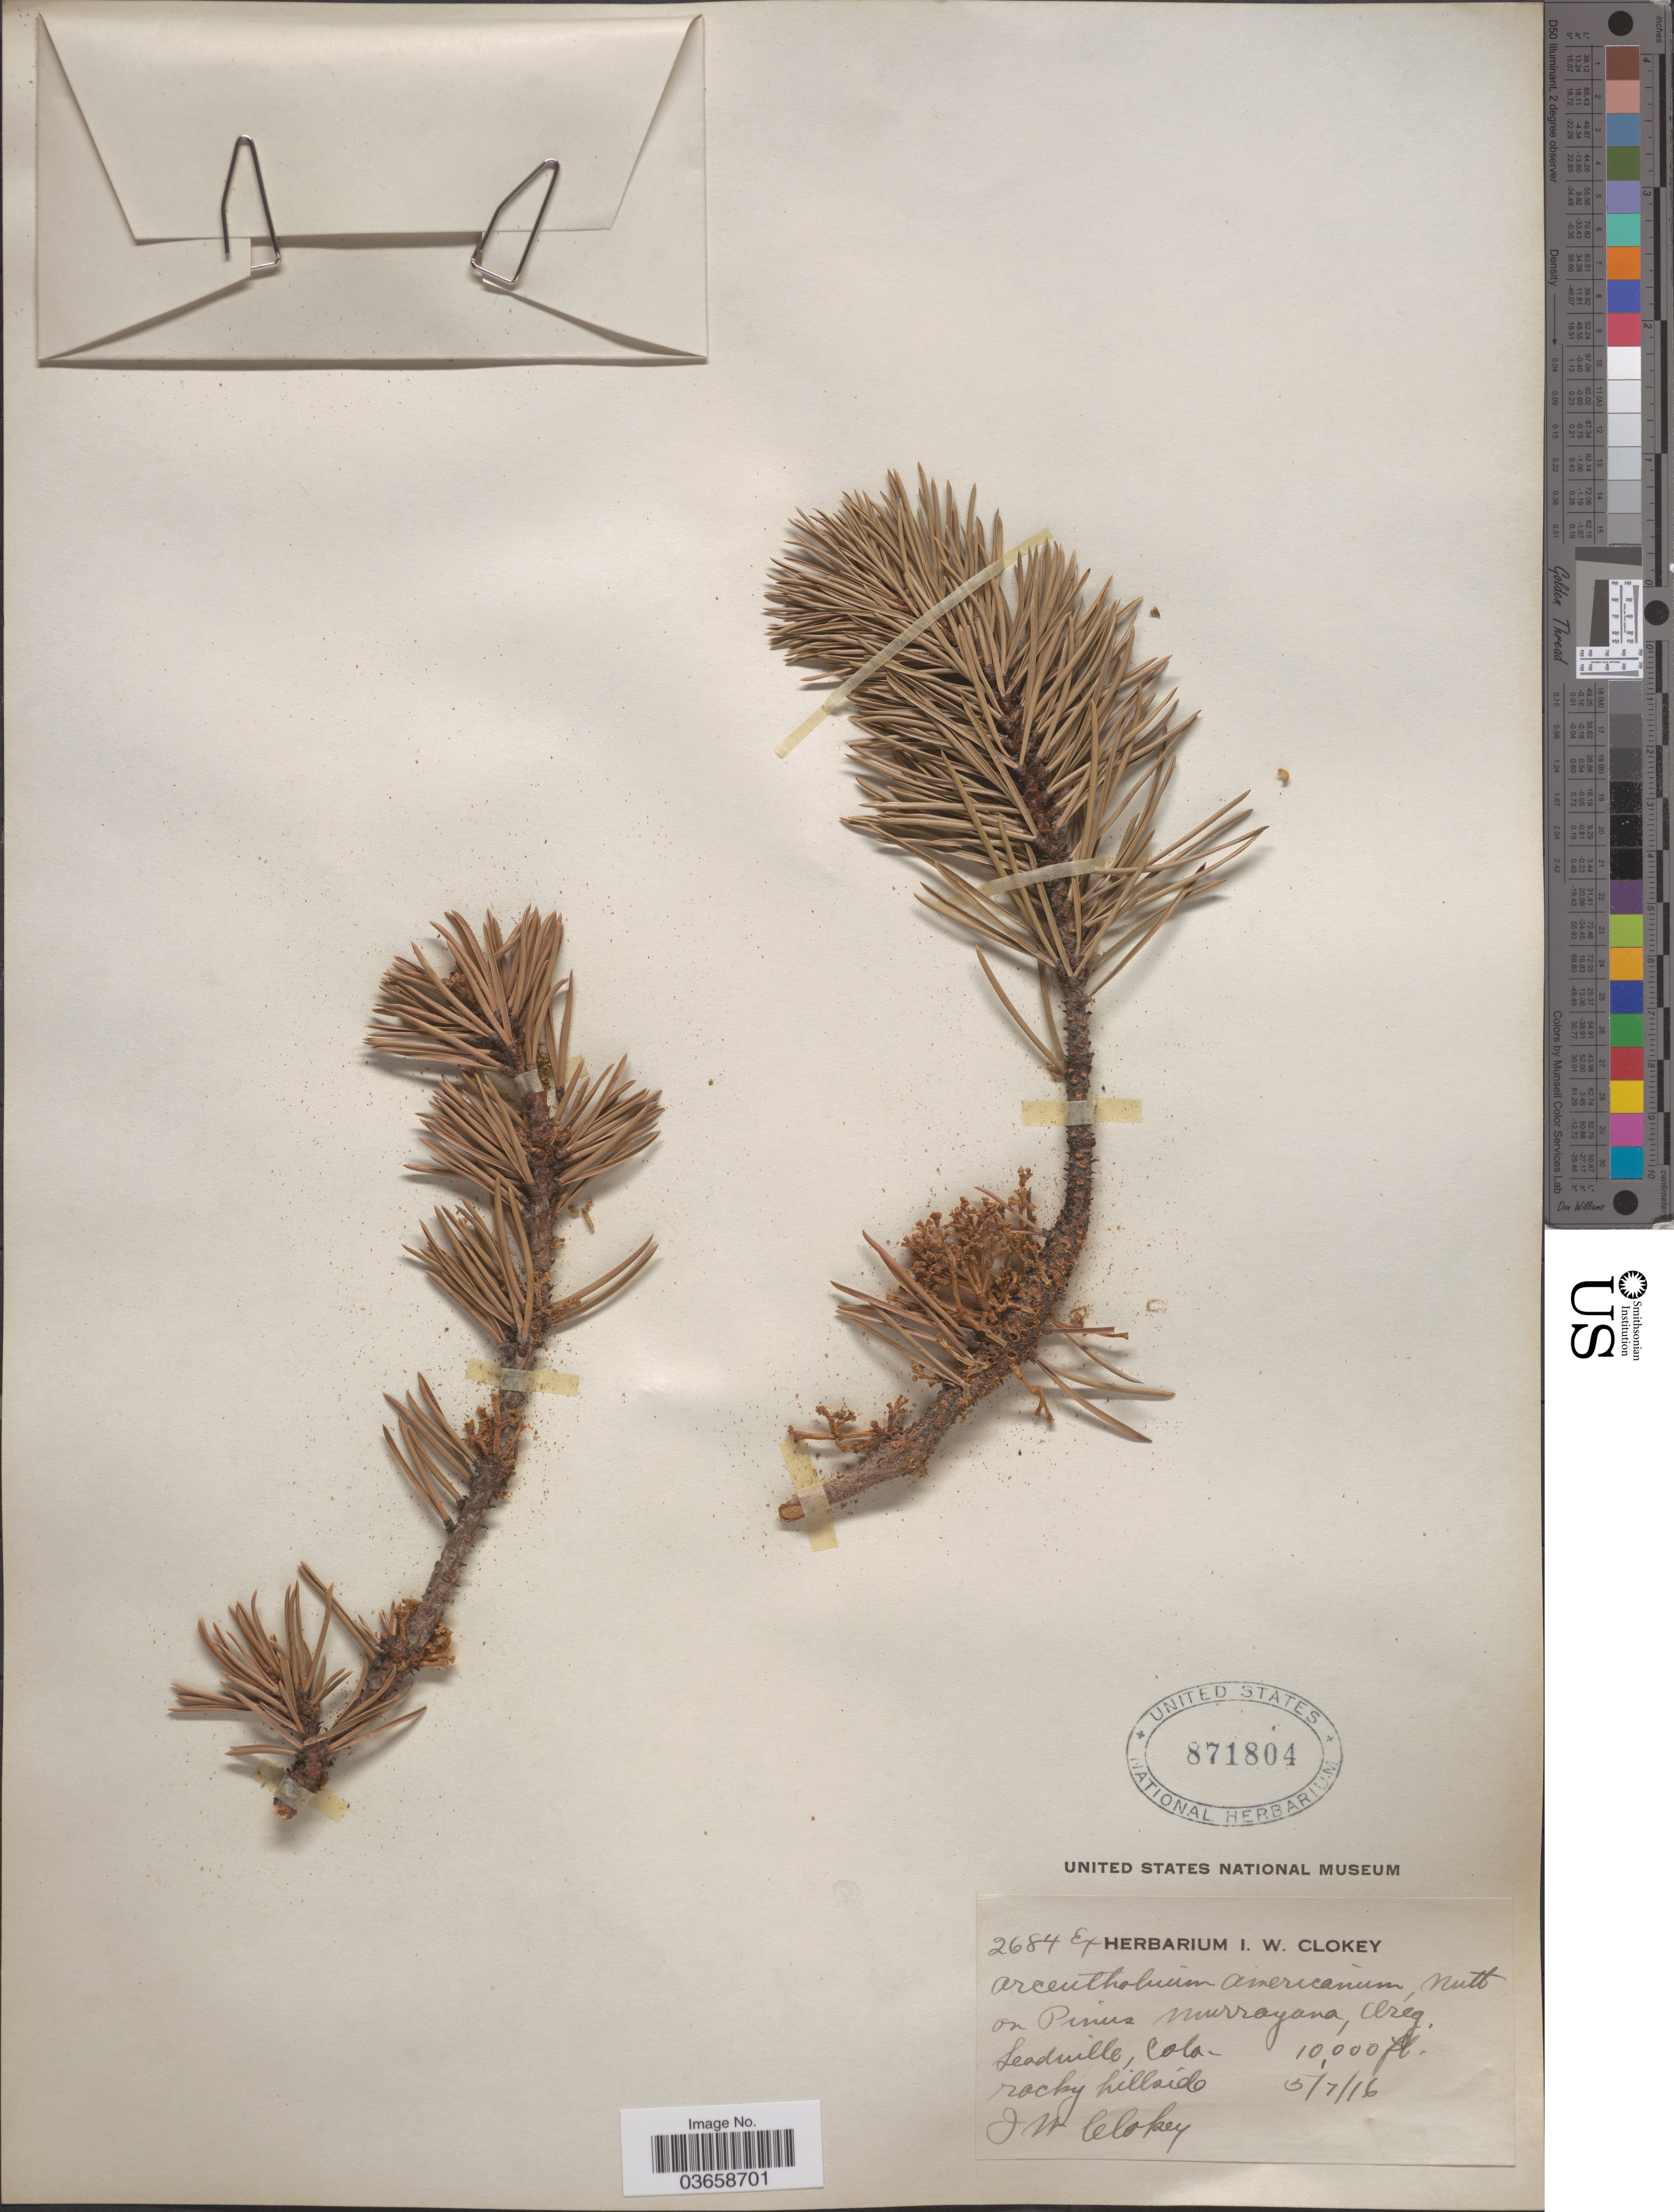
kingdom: Plantae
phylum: Tracheophyta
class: Magnoliopsida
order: Santalales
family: Viscaceae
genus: Arceuthobium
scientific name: Arceuthobium americanum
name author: Nutt. ex A. Gray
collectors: I. W. Clokey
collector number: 2684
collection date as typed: Transcribed d/m/y: 7/5/16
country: United States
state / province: Colorado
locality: Leadville.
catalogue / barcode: US 871804